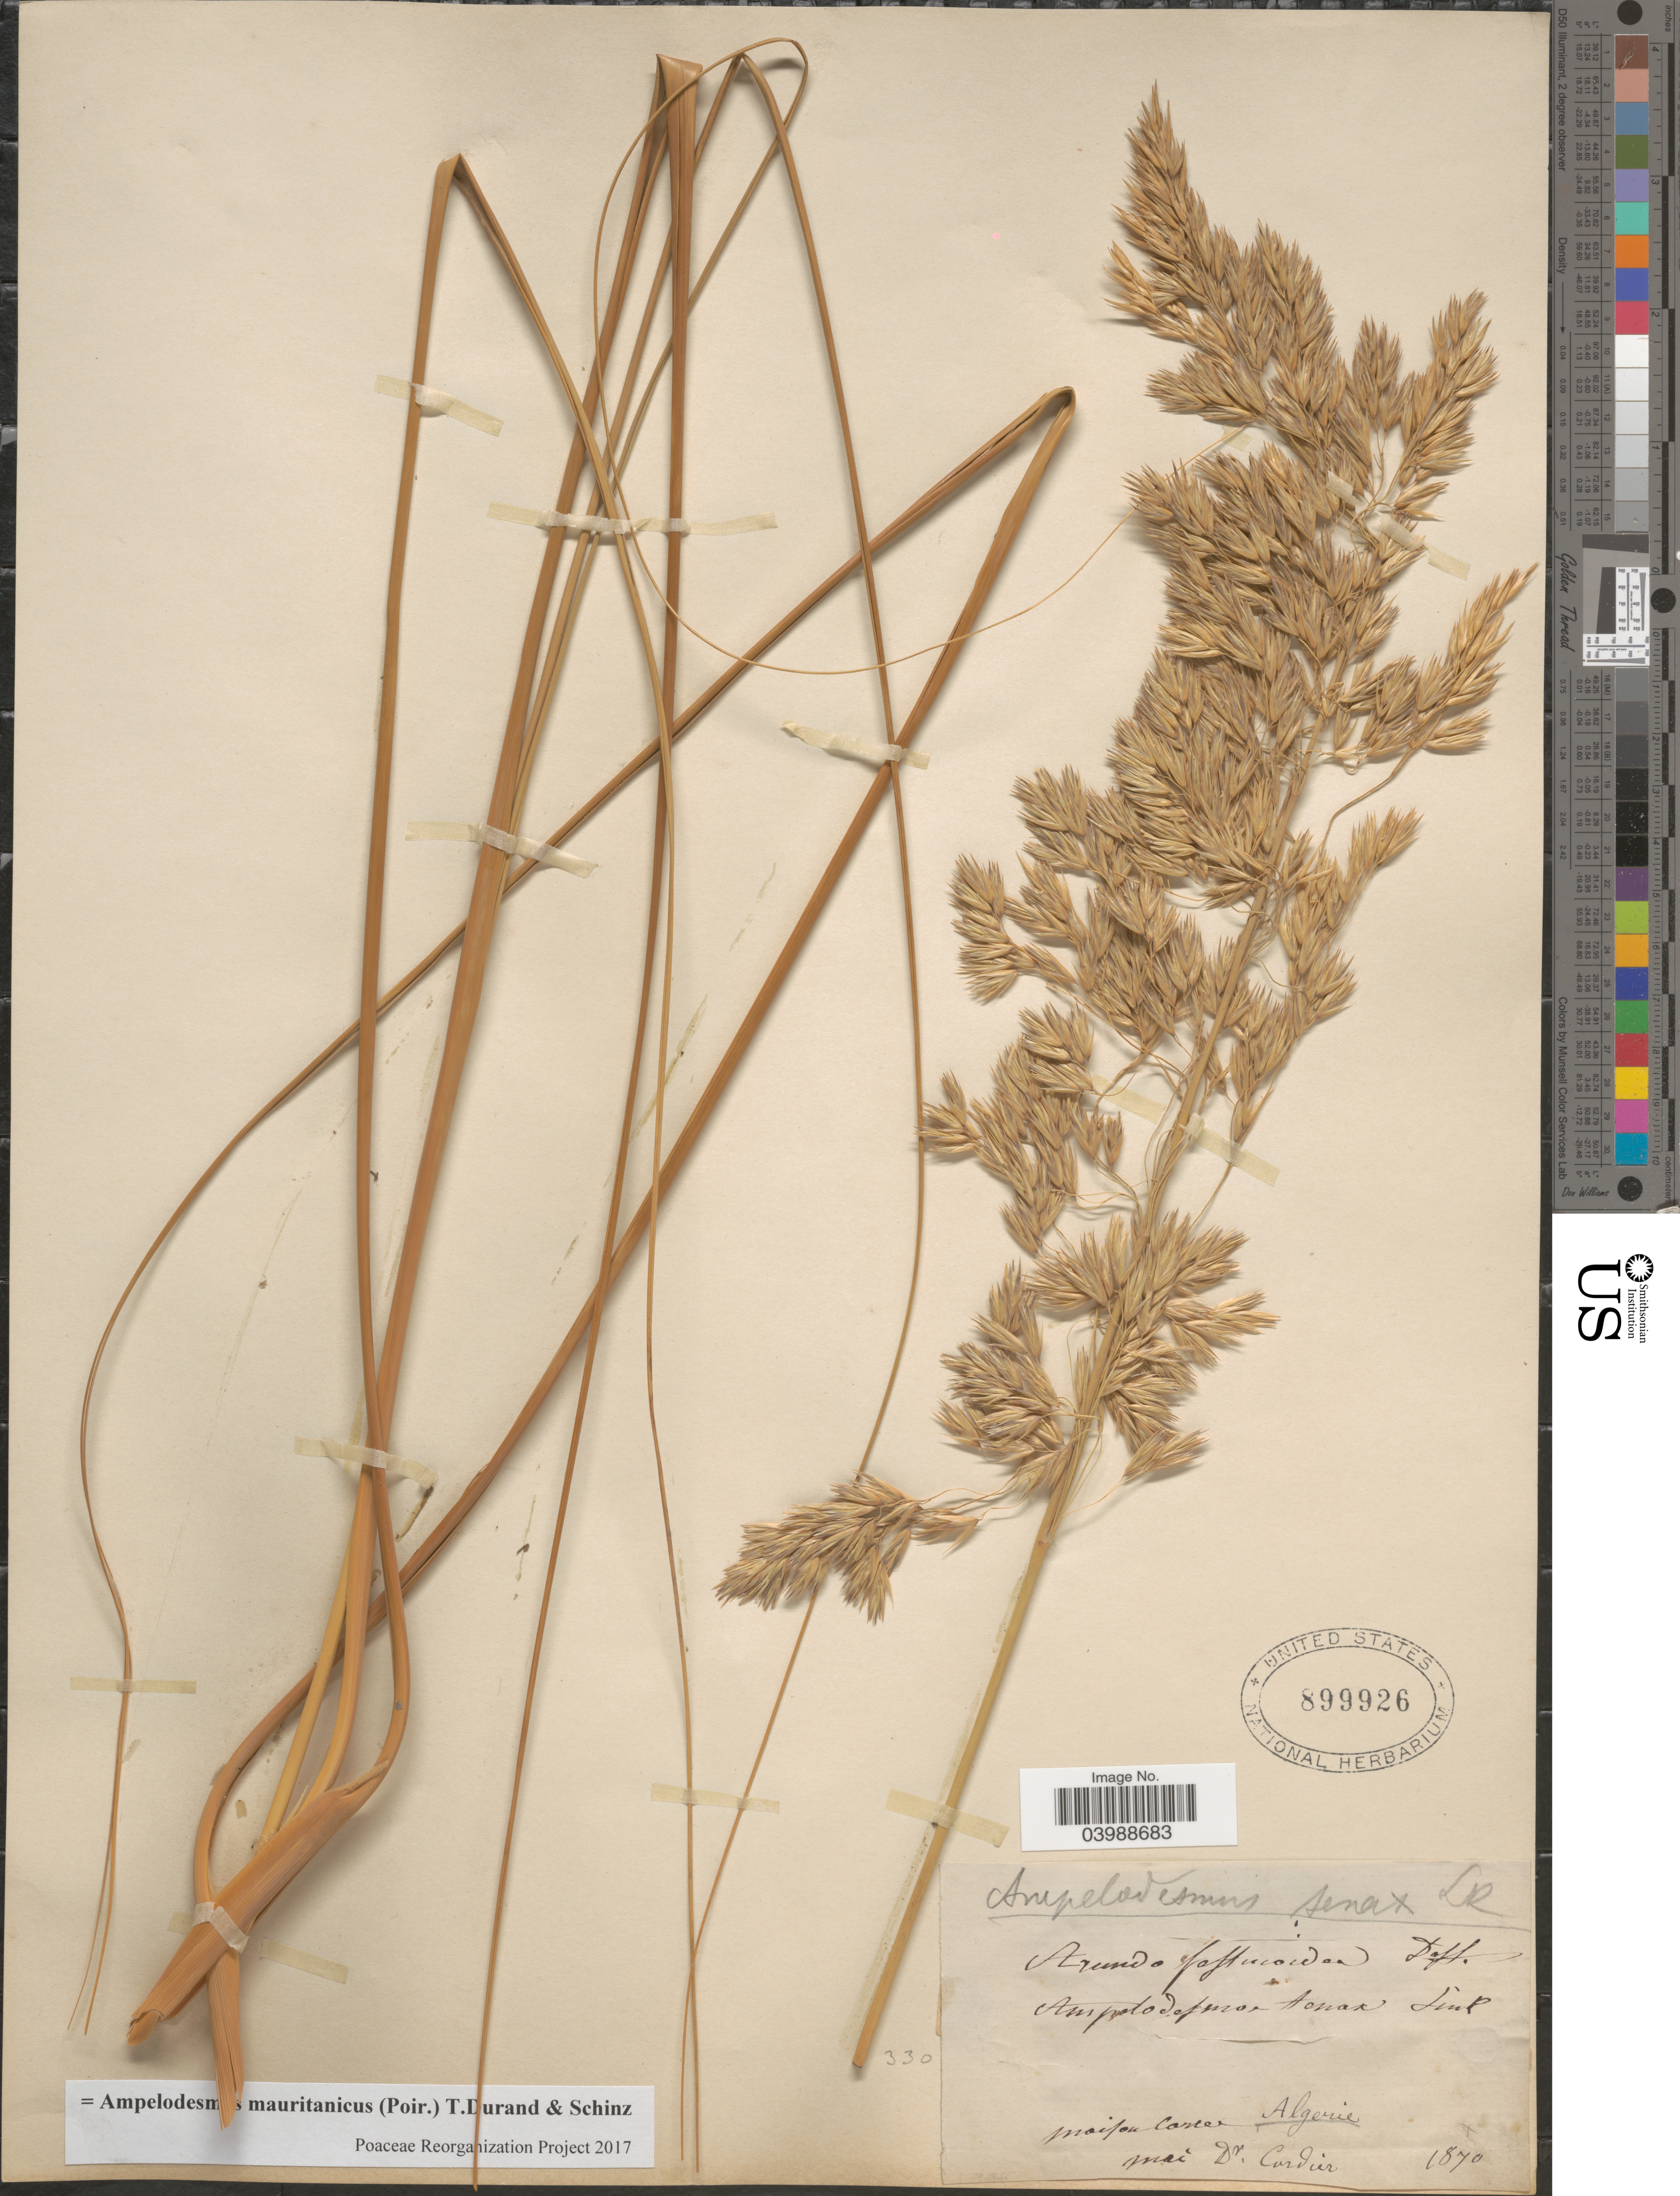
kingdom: Plantae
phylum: Tracheophyta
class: Liliopsida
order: Poales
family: Poaceae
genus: Ampelodesmos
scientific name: Ampelodesmos mauritanicus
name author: (Poir.) Durand & Schinz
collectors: Cordier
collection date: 1870-05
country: Algeria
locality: Maison Carrée.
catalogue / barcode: US 899926